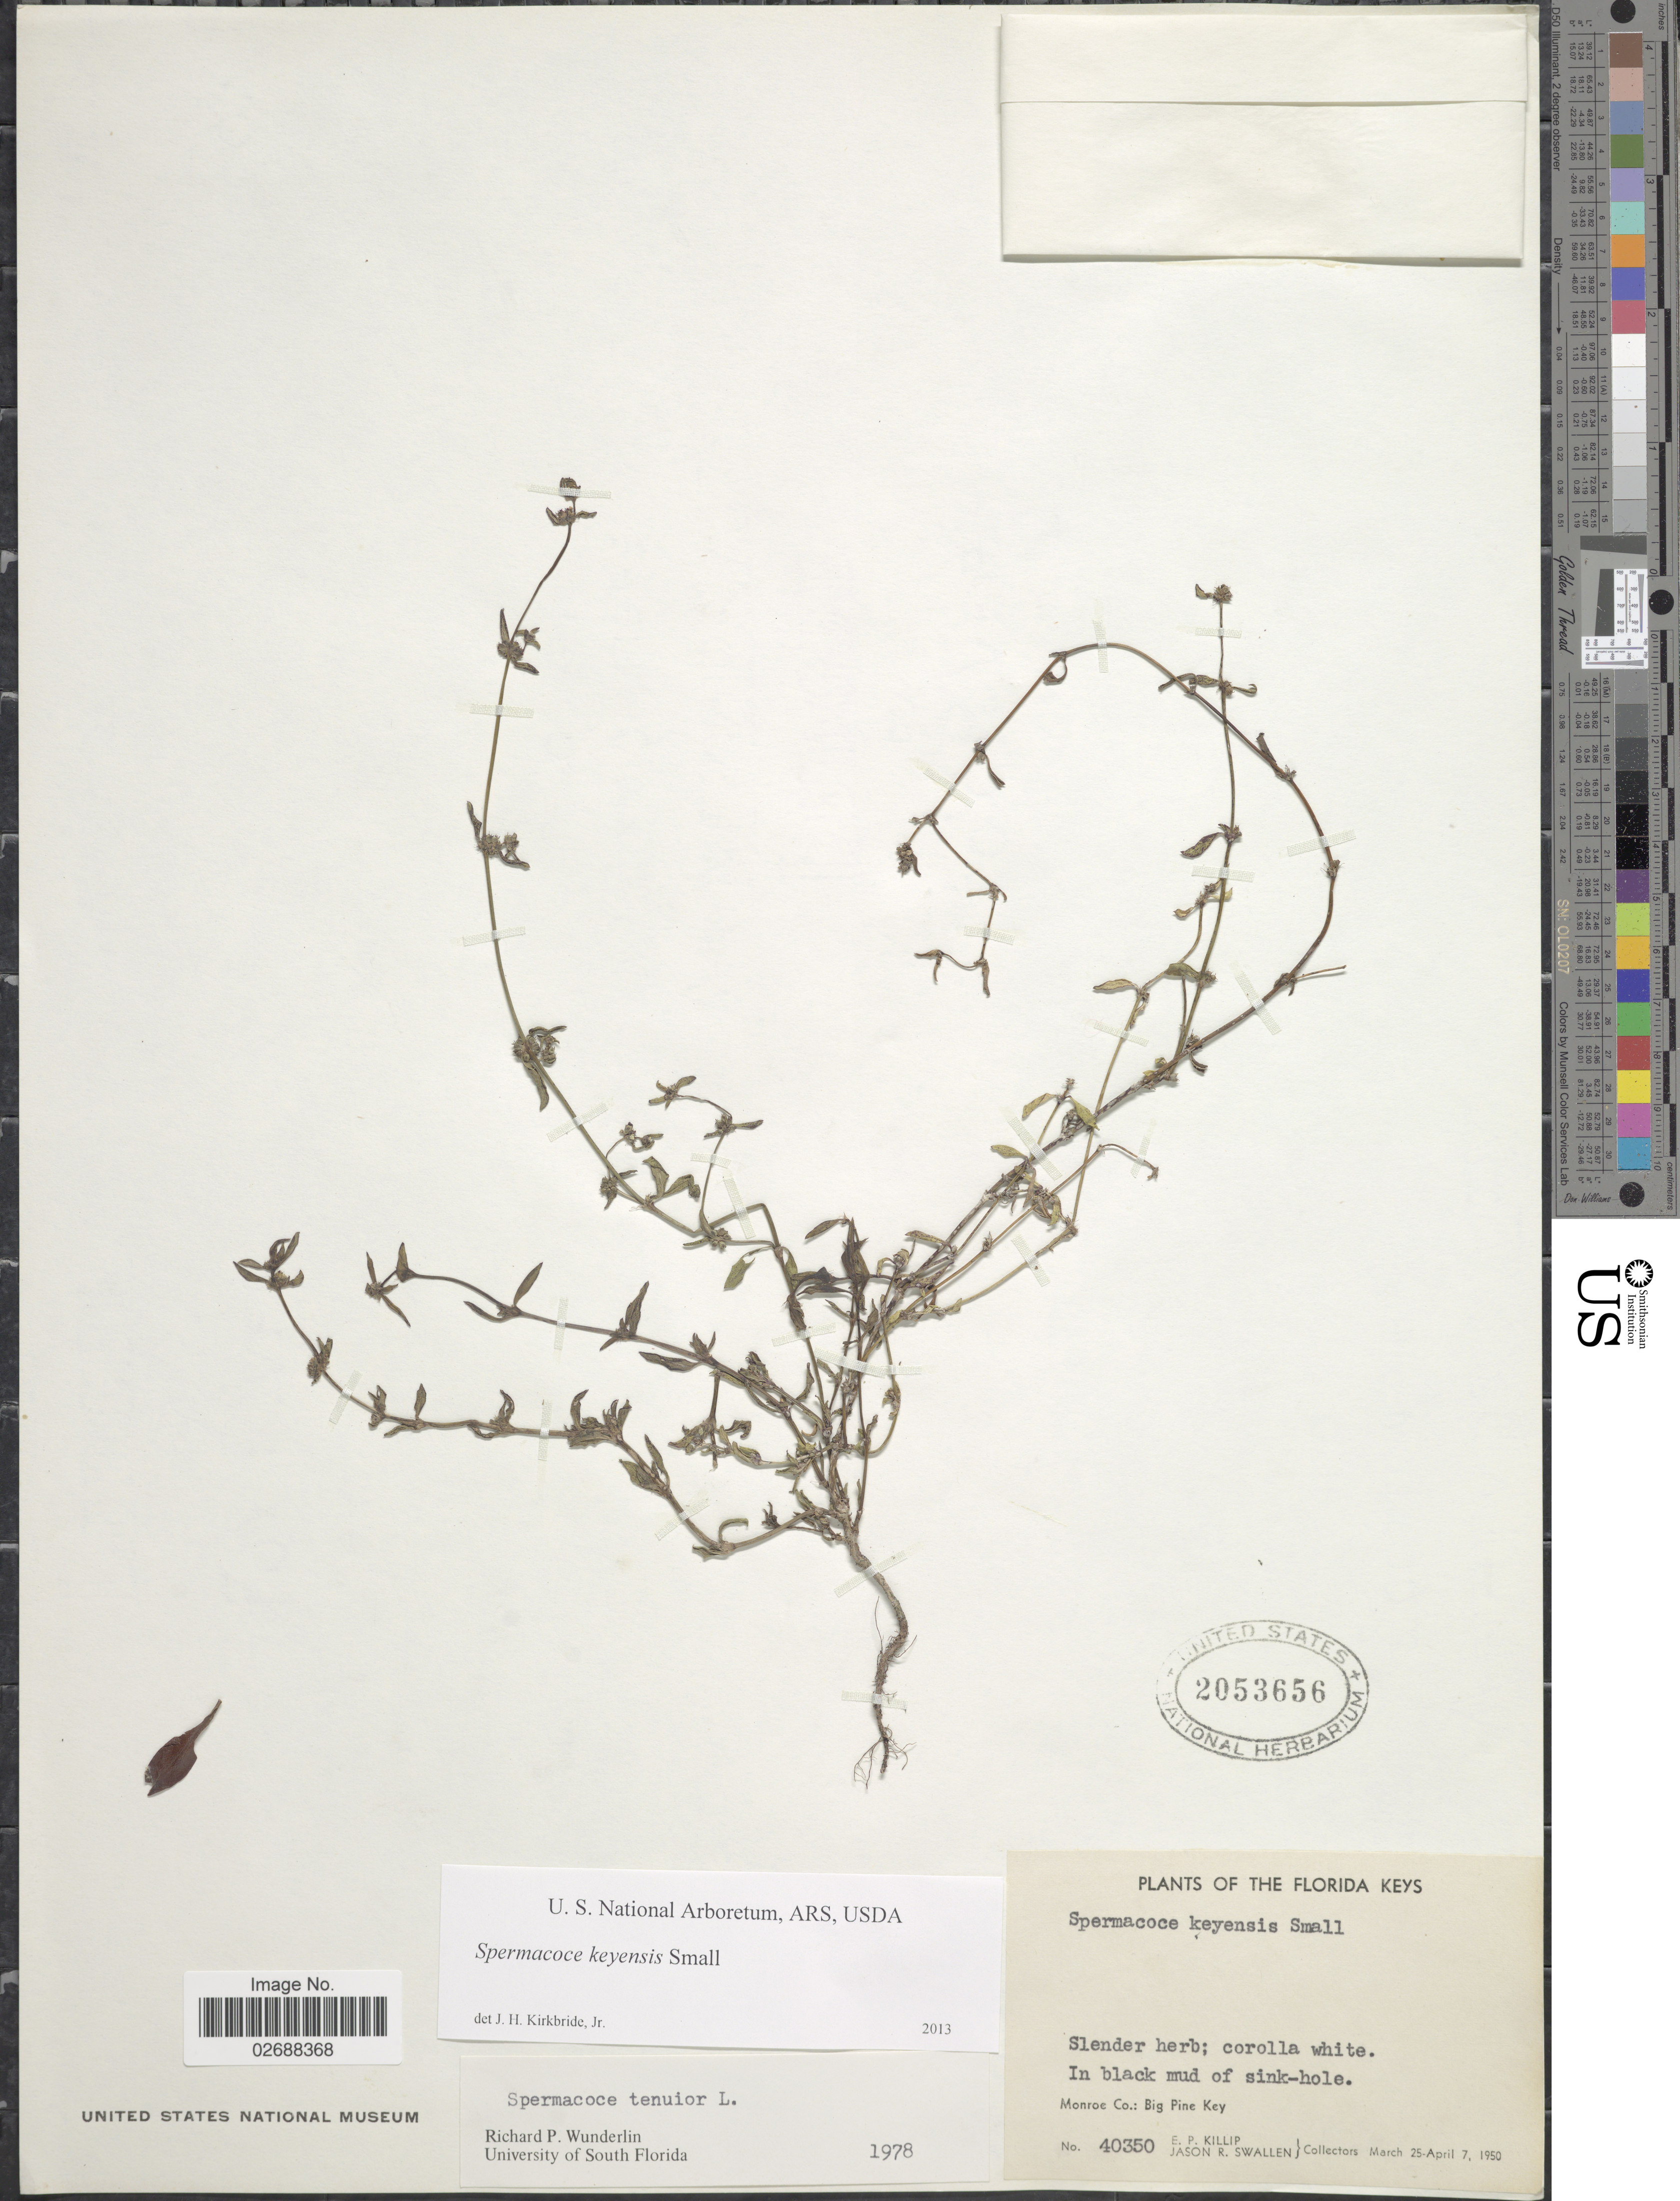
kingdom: Plantae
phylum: Tracheophyta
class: Magnoliopsida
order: Gentianales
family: Rubiaceae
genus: Spermacoce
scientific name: Spermacoce keyensis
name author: Small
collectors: E. P. Killip & J. R. Swallen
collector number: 40350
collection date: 1950-03-25/1950-04-07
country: United States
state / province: Florida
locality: Florida Keys. Monroe Co.: Big Pine Key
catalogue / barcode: US 2053656